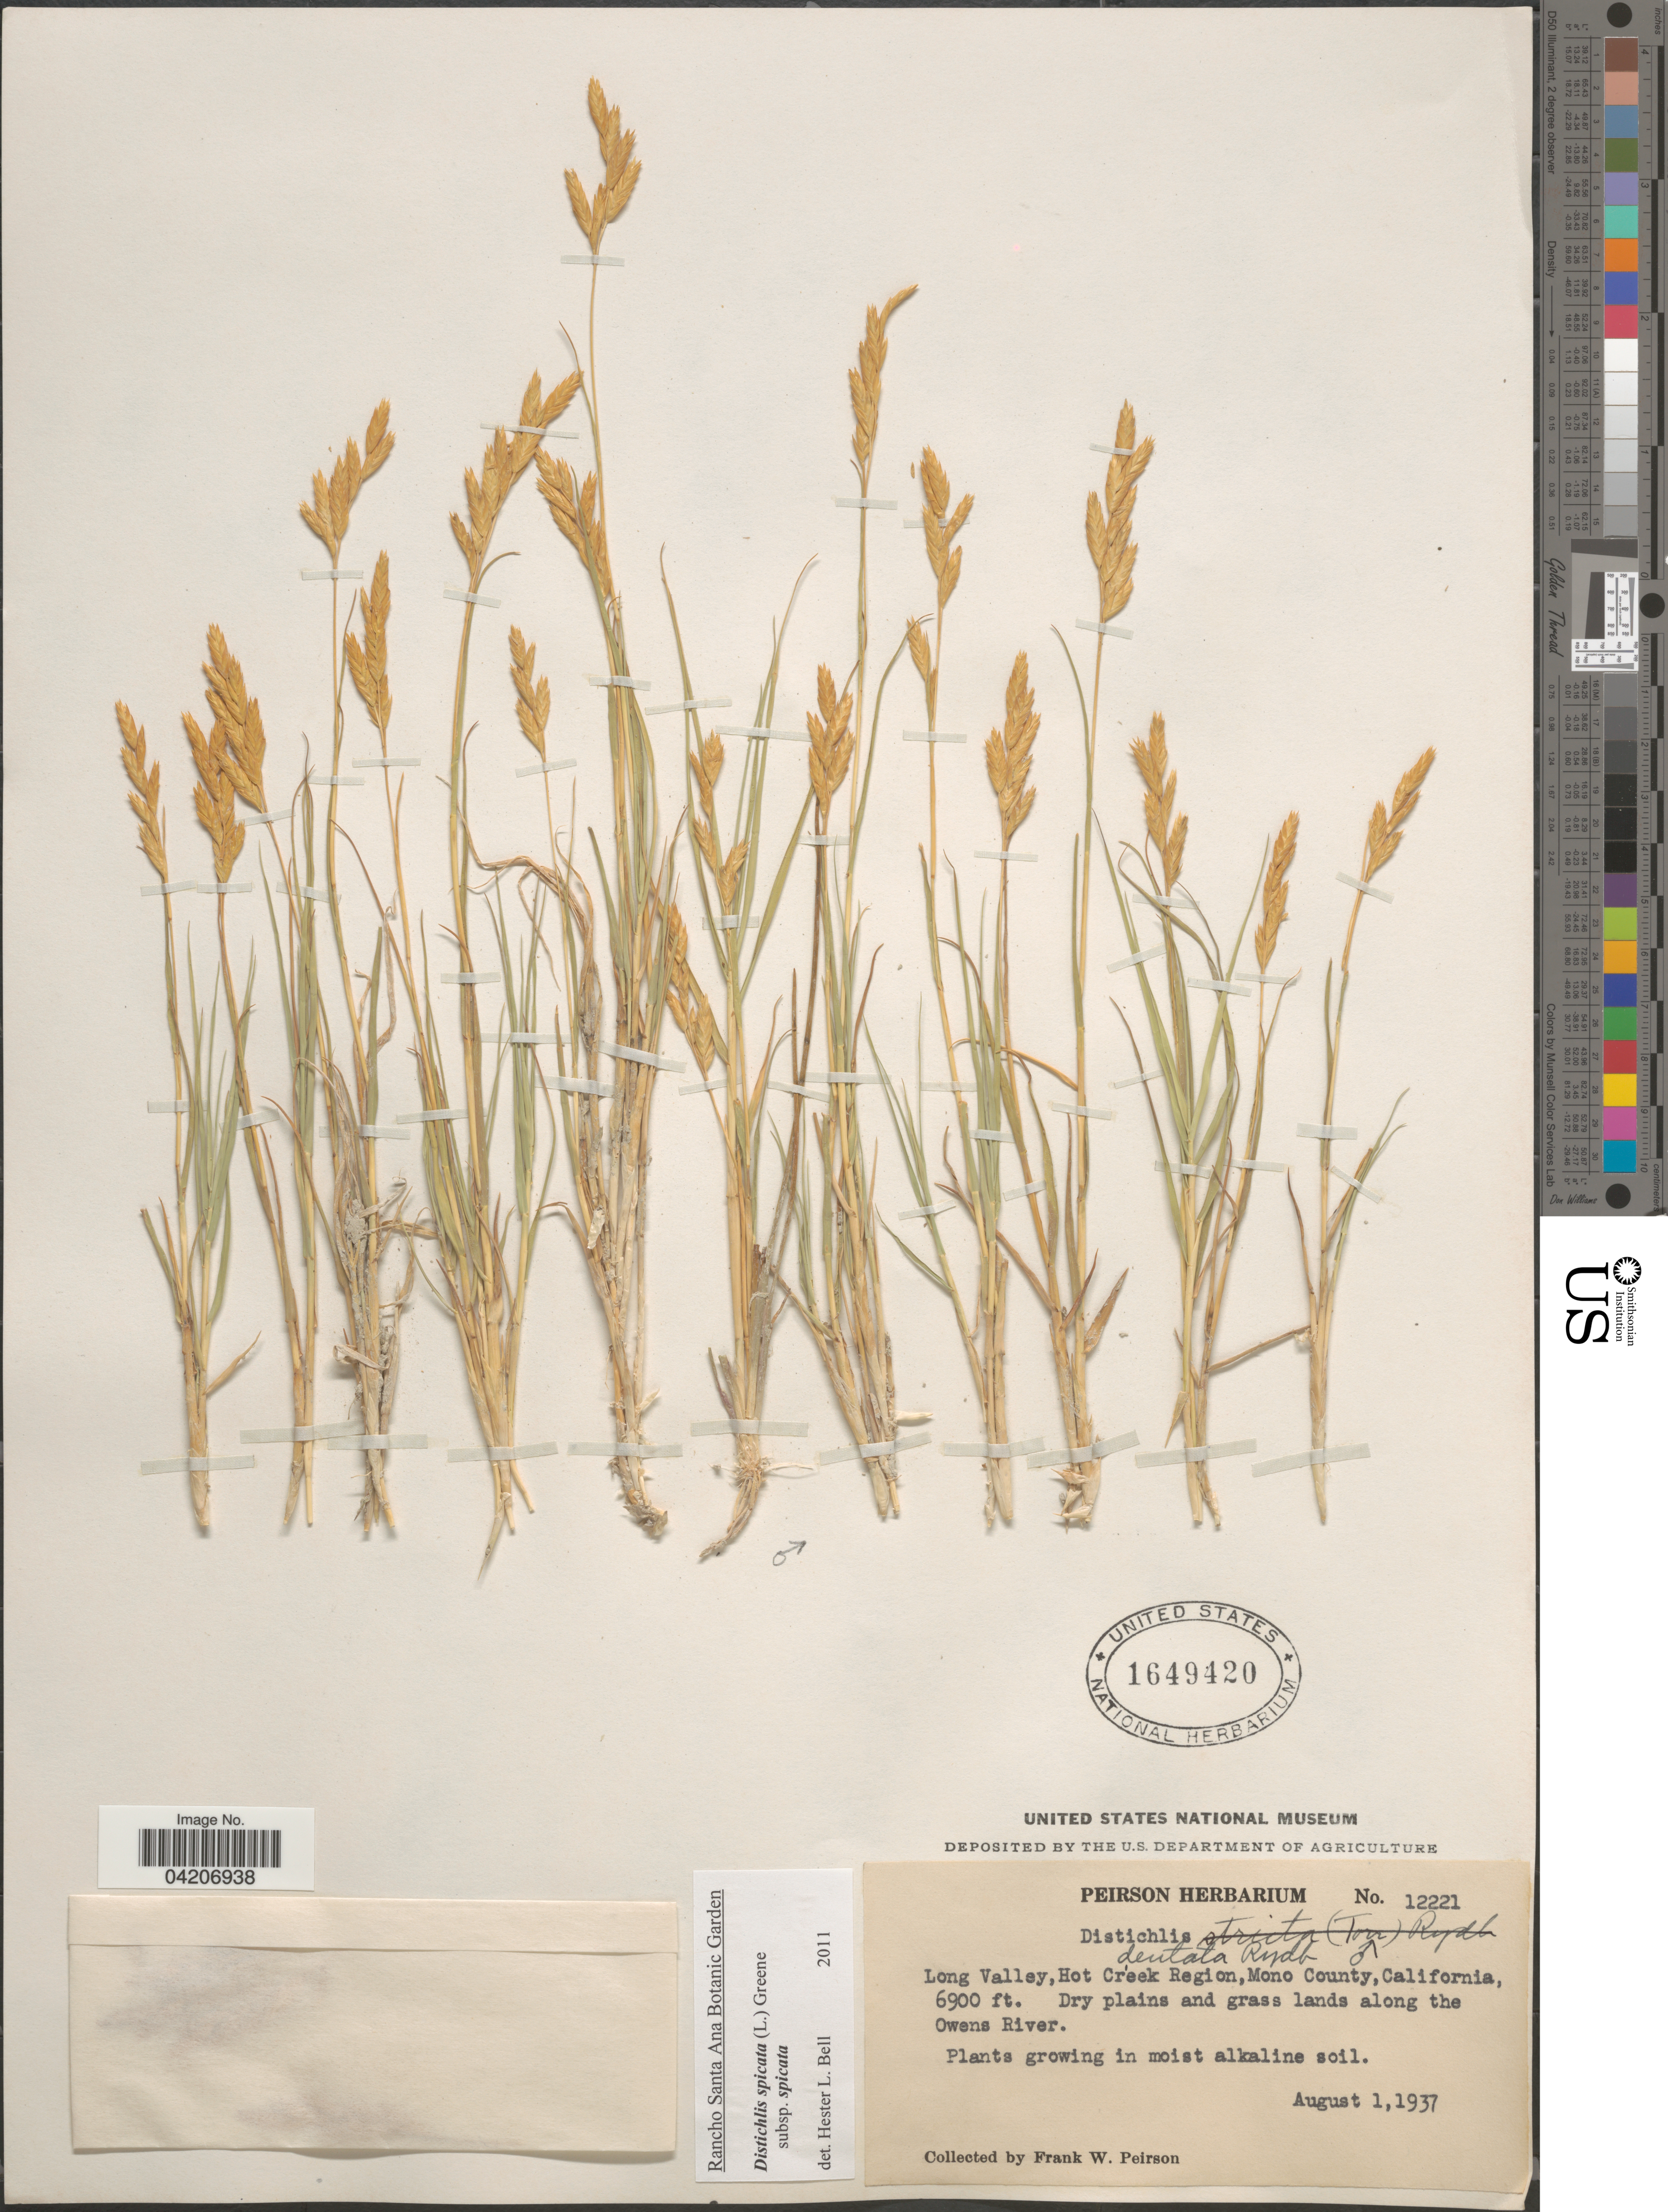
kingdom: Plantae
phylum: Tracheophyta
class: Liliopsida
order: Poales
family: Poaceae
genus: Distichlis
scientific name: Distichlis spicata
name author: (L.) Greene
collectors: F. Peirson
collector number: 12221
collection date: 1937-08-01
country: United States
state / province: California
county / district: Mono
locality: Long Valley, Hot Creek Region, Mono County. Dry plains and grass lands along the Owens River.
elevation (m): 2103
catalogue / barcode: US 1649420